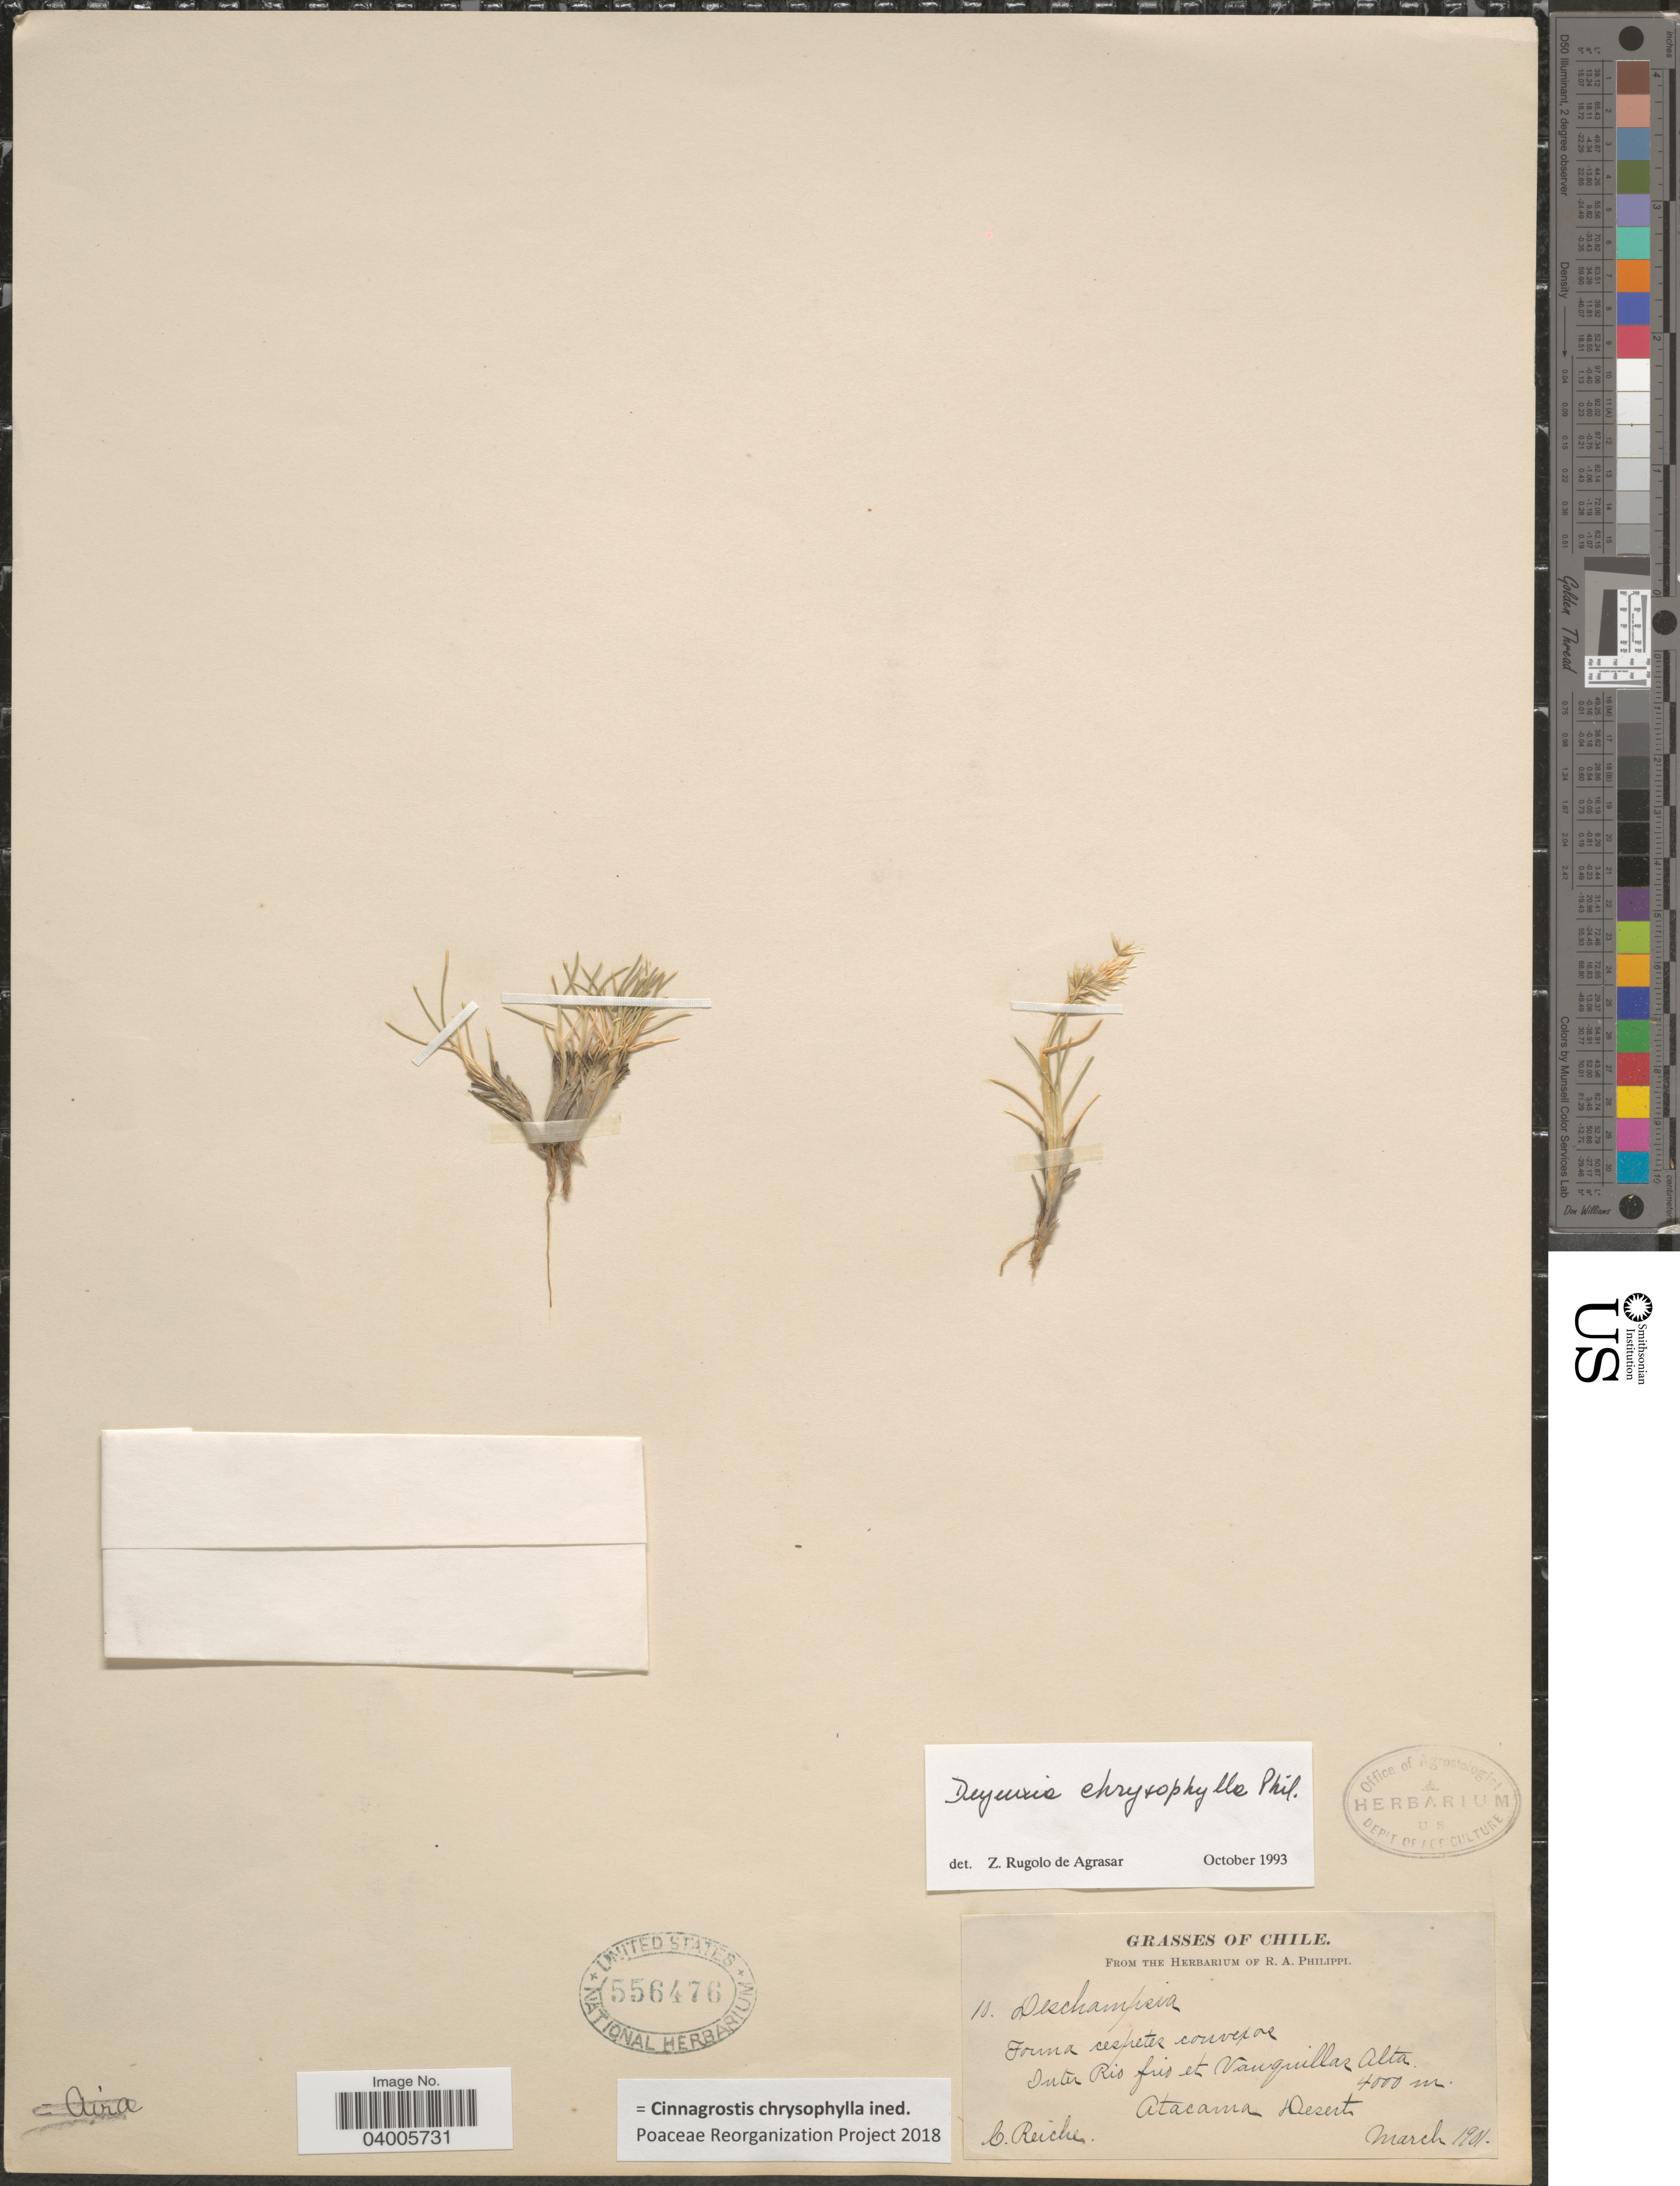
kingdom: Plantae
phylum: Tracheophyta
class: Liliopsida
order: Poales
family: Poaceae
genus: Cinnagrostis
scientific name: Cinnagrostis chrysophylla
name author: (Phil.) P.M. Peterson et al.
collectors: Reiche, C.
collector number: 10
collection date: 1901-03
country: Chile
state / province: Atacama (III)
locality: Inter Rio frio et Vanquillas Alta. Atacama Desert.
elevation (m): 4000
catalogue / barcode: US 556476